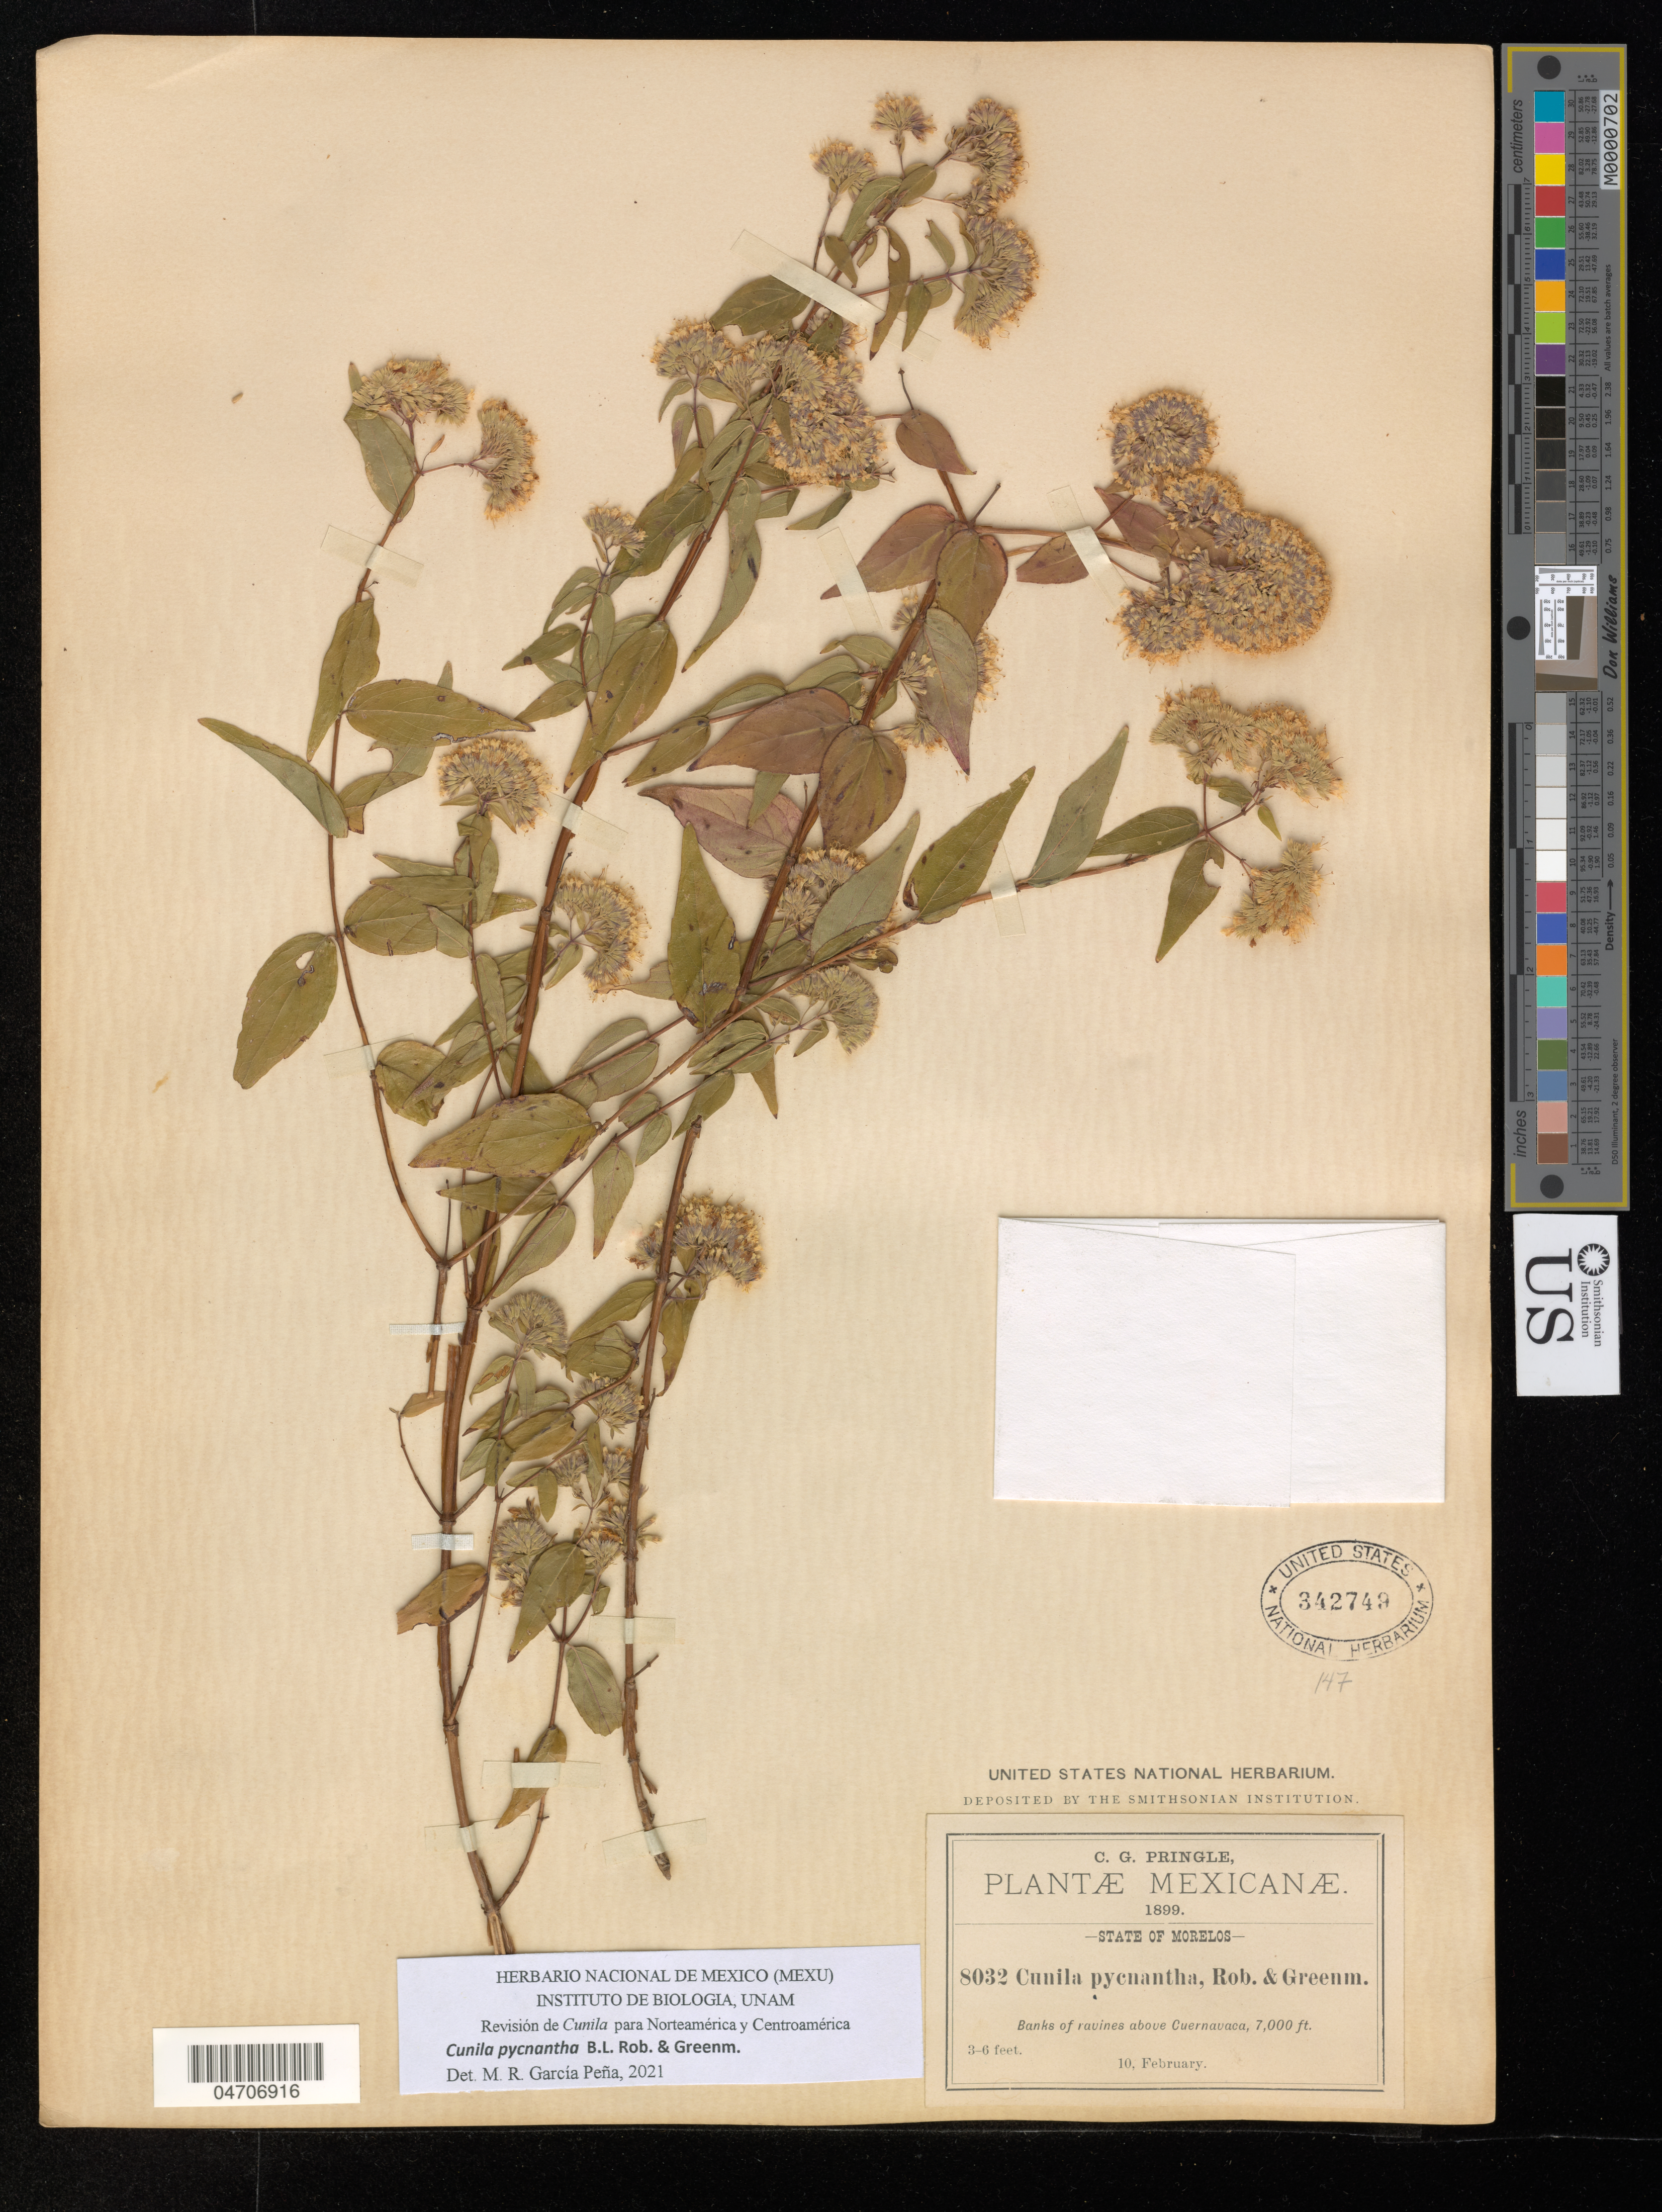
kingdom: Plantae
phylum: Tracheophyta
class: Magnoliopsida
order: Lamiales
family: Lamiaceae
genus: Cunila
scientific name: Cunila pycnantha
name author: B.L. Rob. & Greenm.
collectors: C. G. Pringle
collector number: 8032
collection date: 1899-02-10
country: Mexico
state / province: Morelos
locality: Banks of ravines above Cuernavaca.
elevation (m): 2134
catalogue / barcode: US 342749